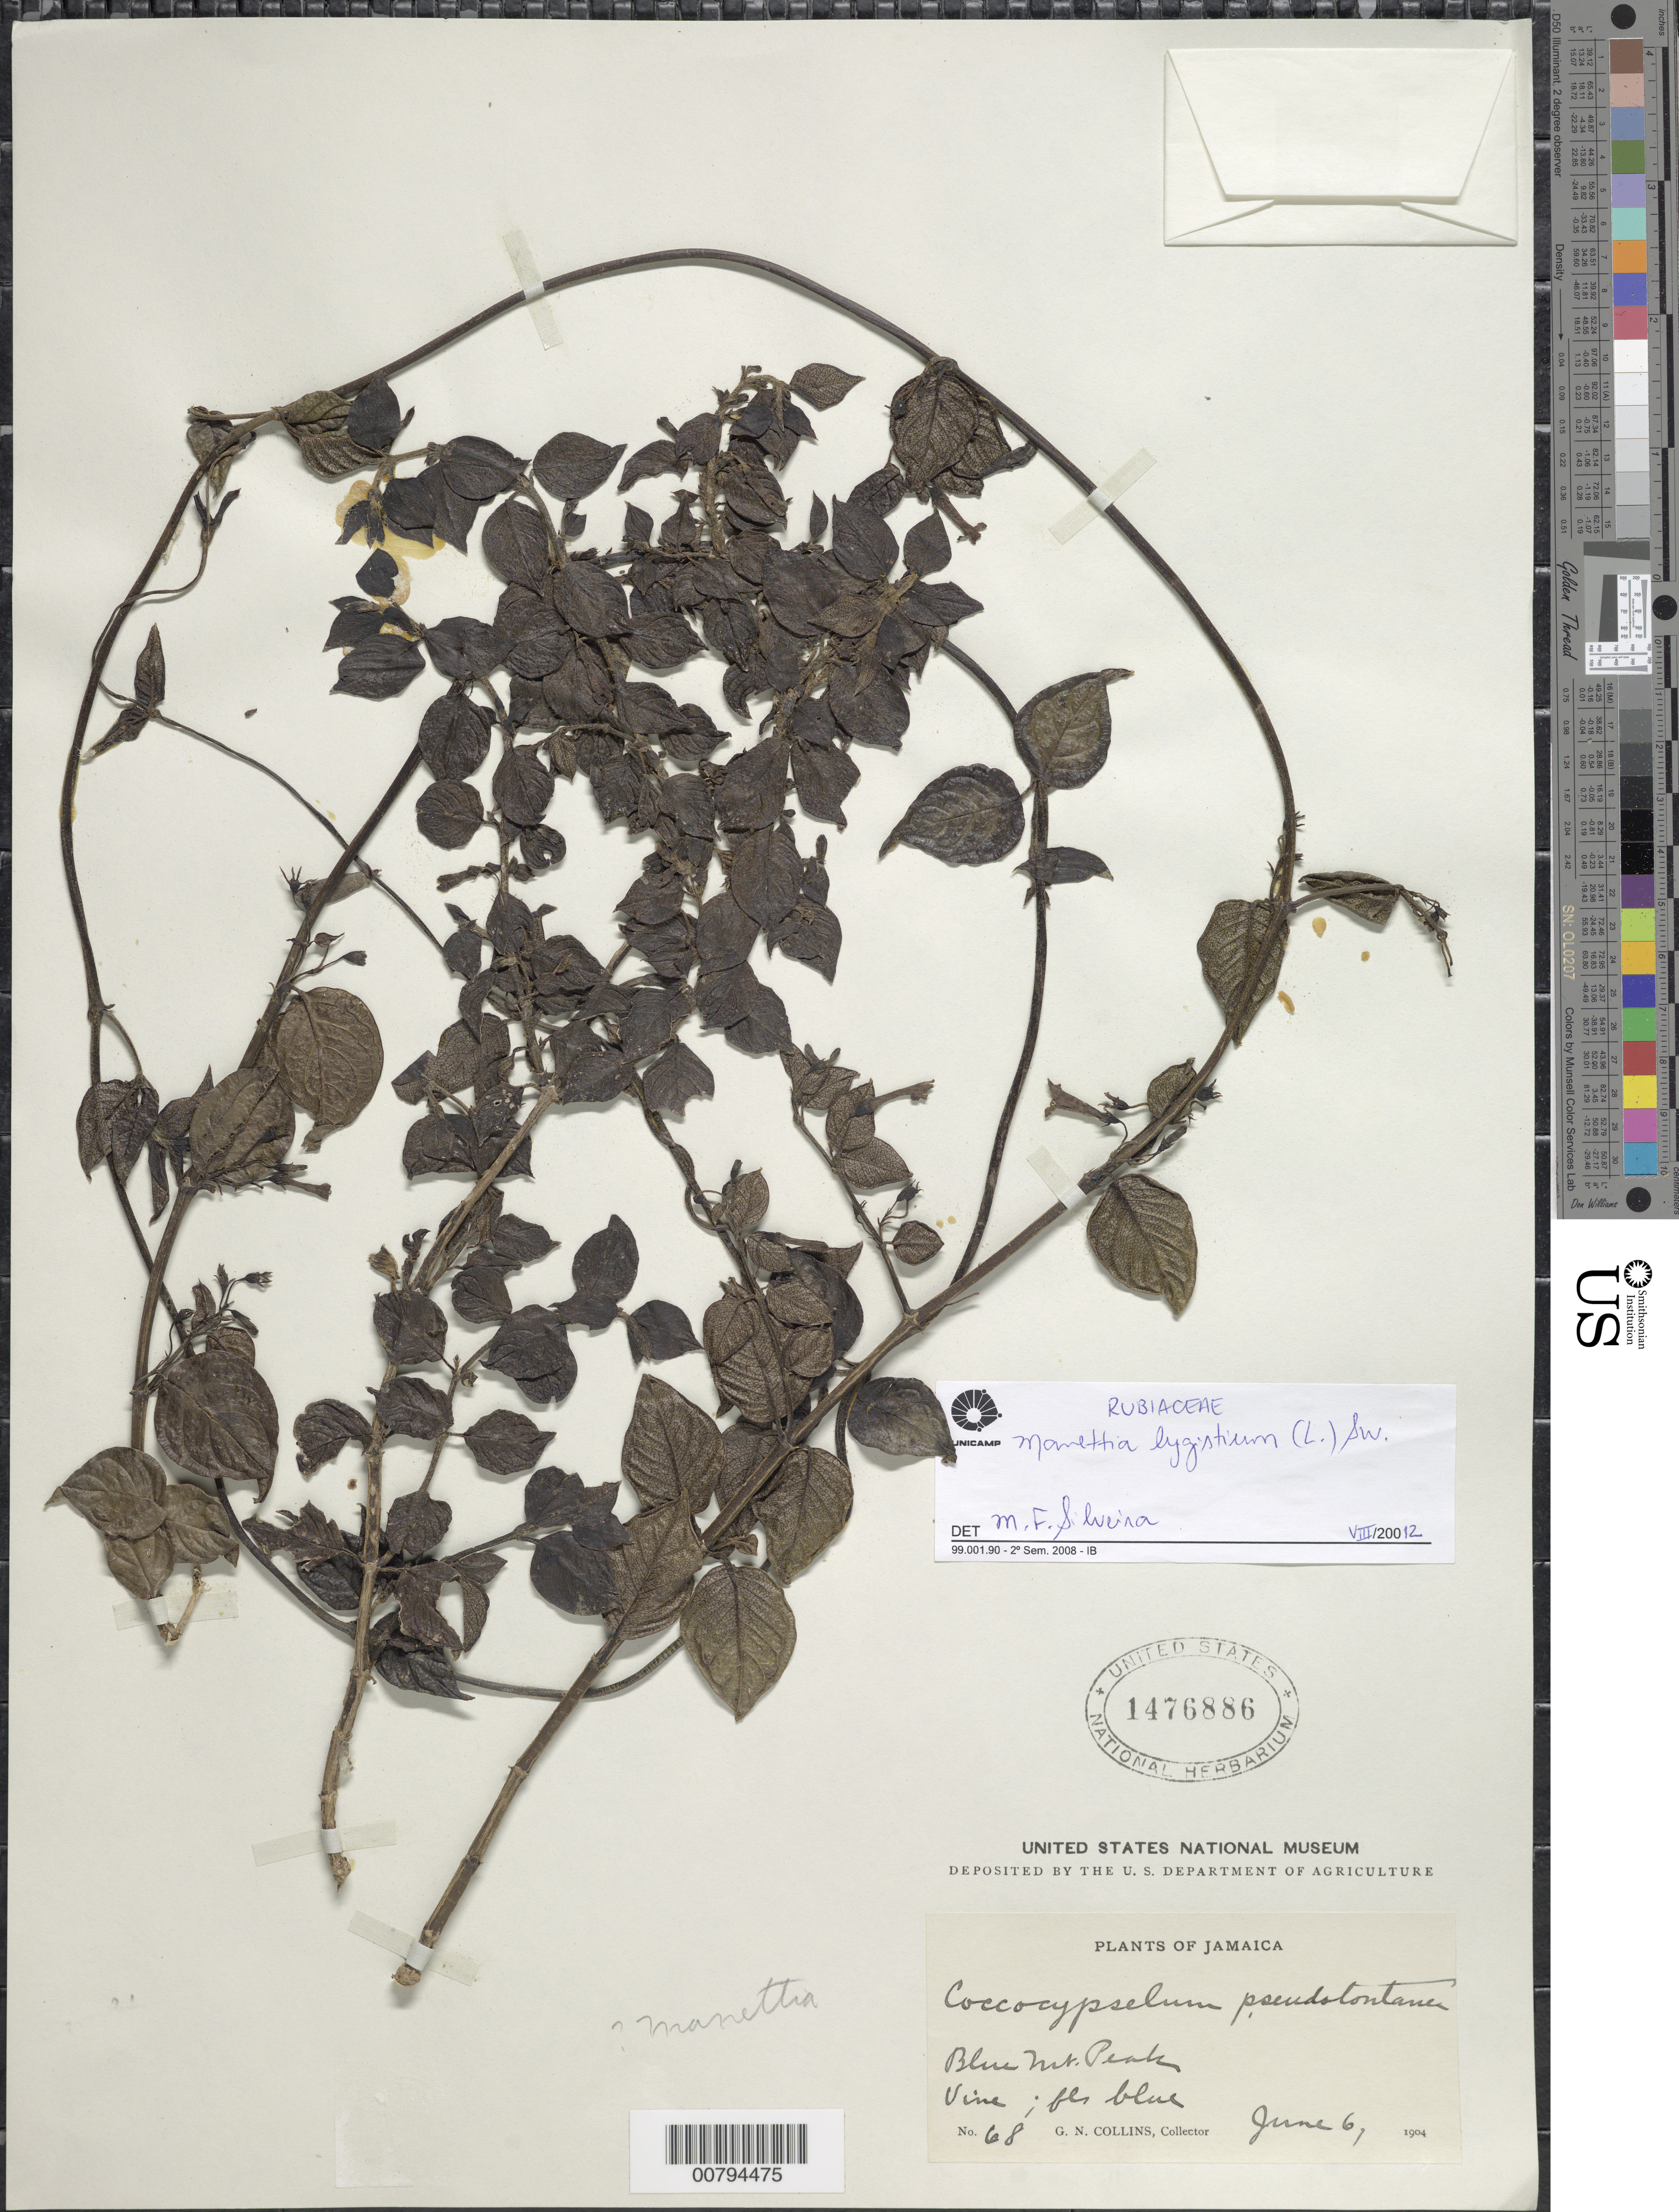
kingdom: Plantae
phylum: Tracheophyta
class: Magnoliopsida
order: Gentianales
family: Rubiaceae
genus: Manettia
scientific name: Manettia sp.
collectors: G. N. Collins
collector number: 68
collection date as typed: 06 Jun 1904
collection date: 1904-06-06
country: Jamaica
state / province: Saint Andrew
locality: Blue Mt. Peak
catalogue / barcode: US 1476886